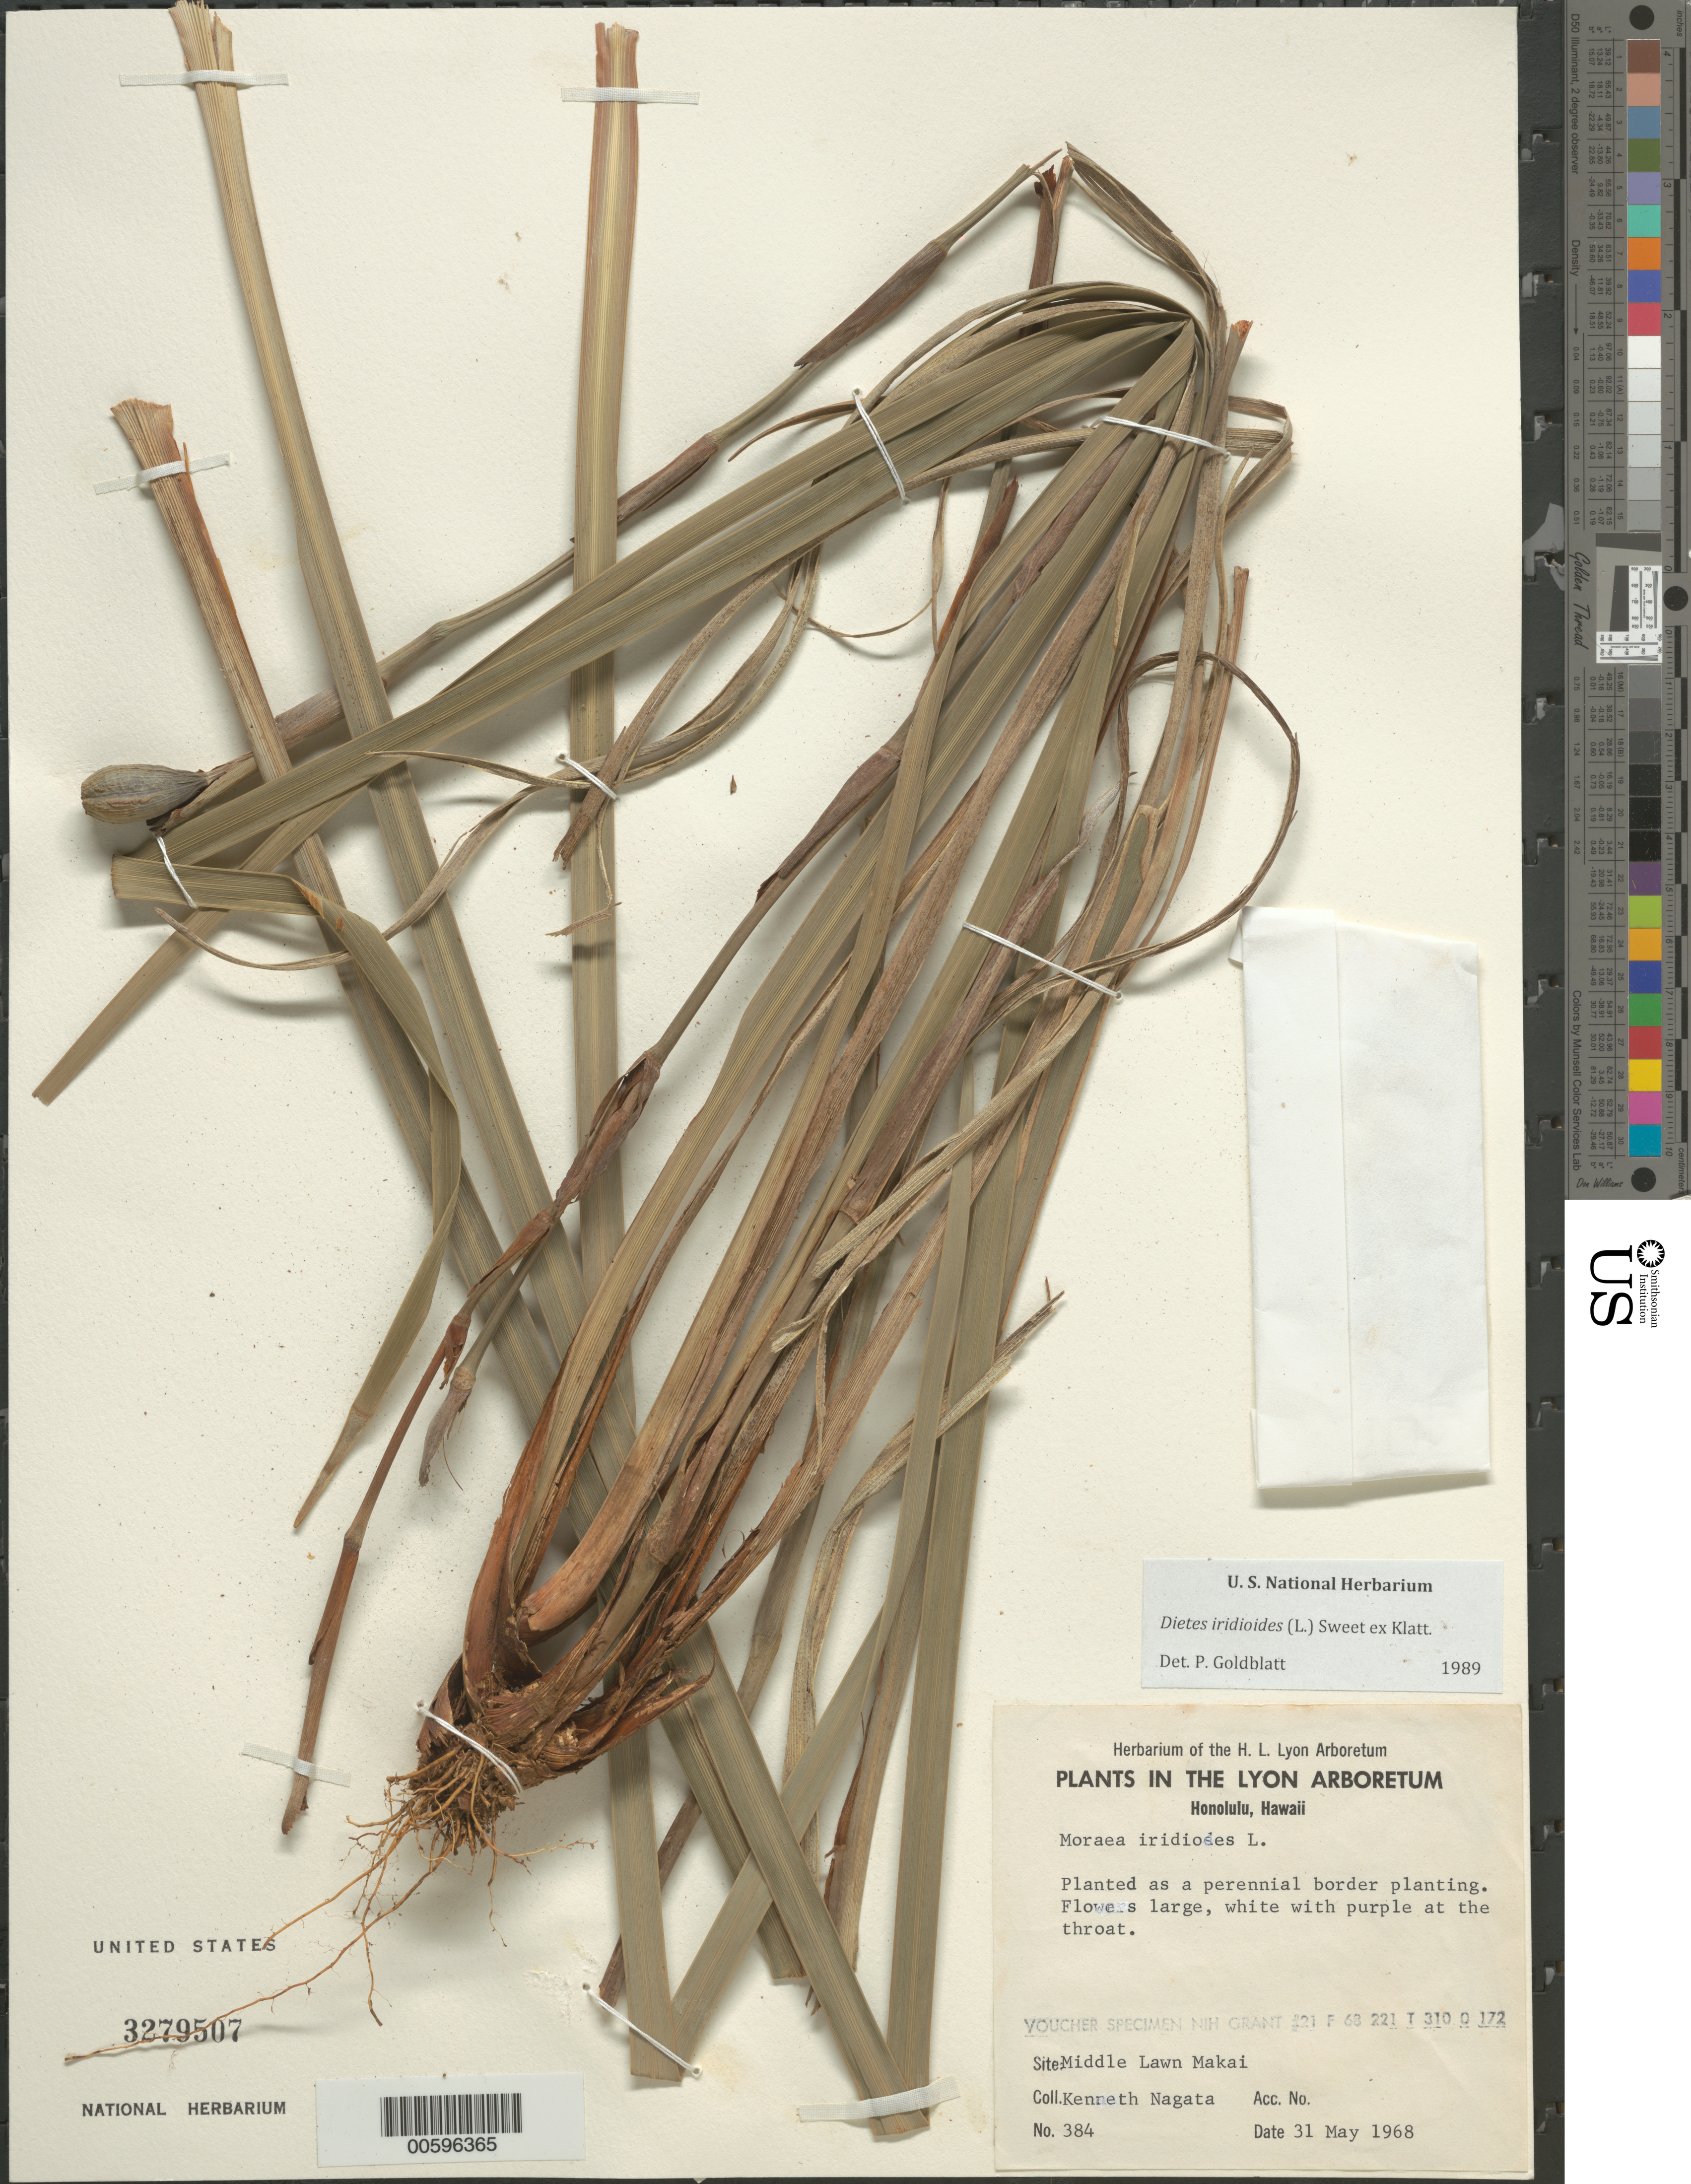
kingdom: Plantae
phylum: Tracheophyta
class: Liliopsida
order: Asparagales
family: Iridaceae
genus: Dietes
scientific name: Dietes iridioides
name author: (L.) Sweet ex Klatt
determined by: Goldblatt, P.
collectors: K. Nagata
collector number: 384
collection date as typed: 31 May 1968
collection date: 1968-05-31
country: United States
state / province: Hawaii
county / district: Honolulu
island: Oahu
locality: Lyon Arboretum, Honolulu.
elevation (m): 0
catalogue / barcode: US 3279507